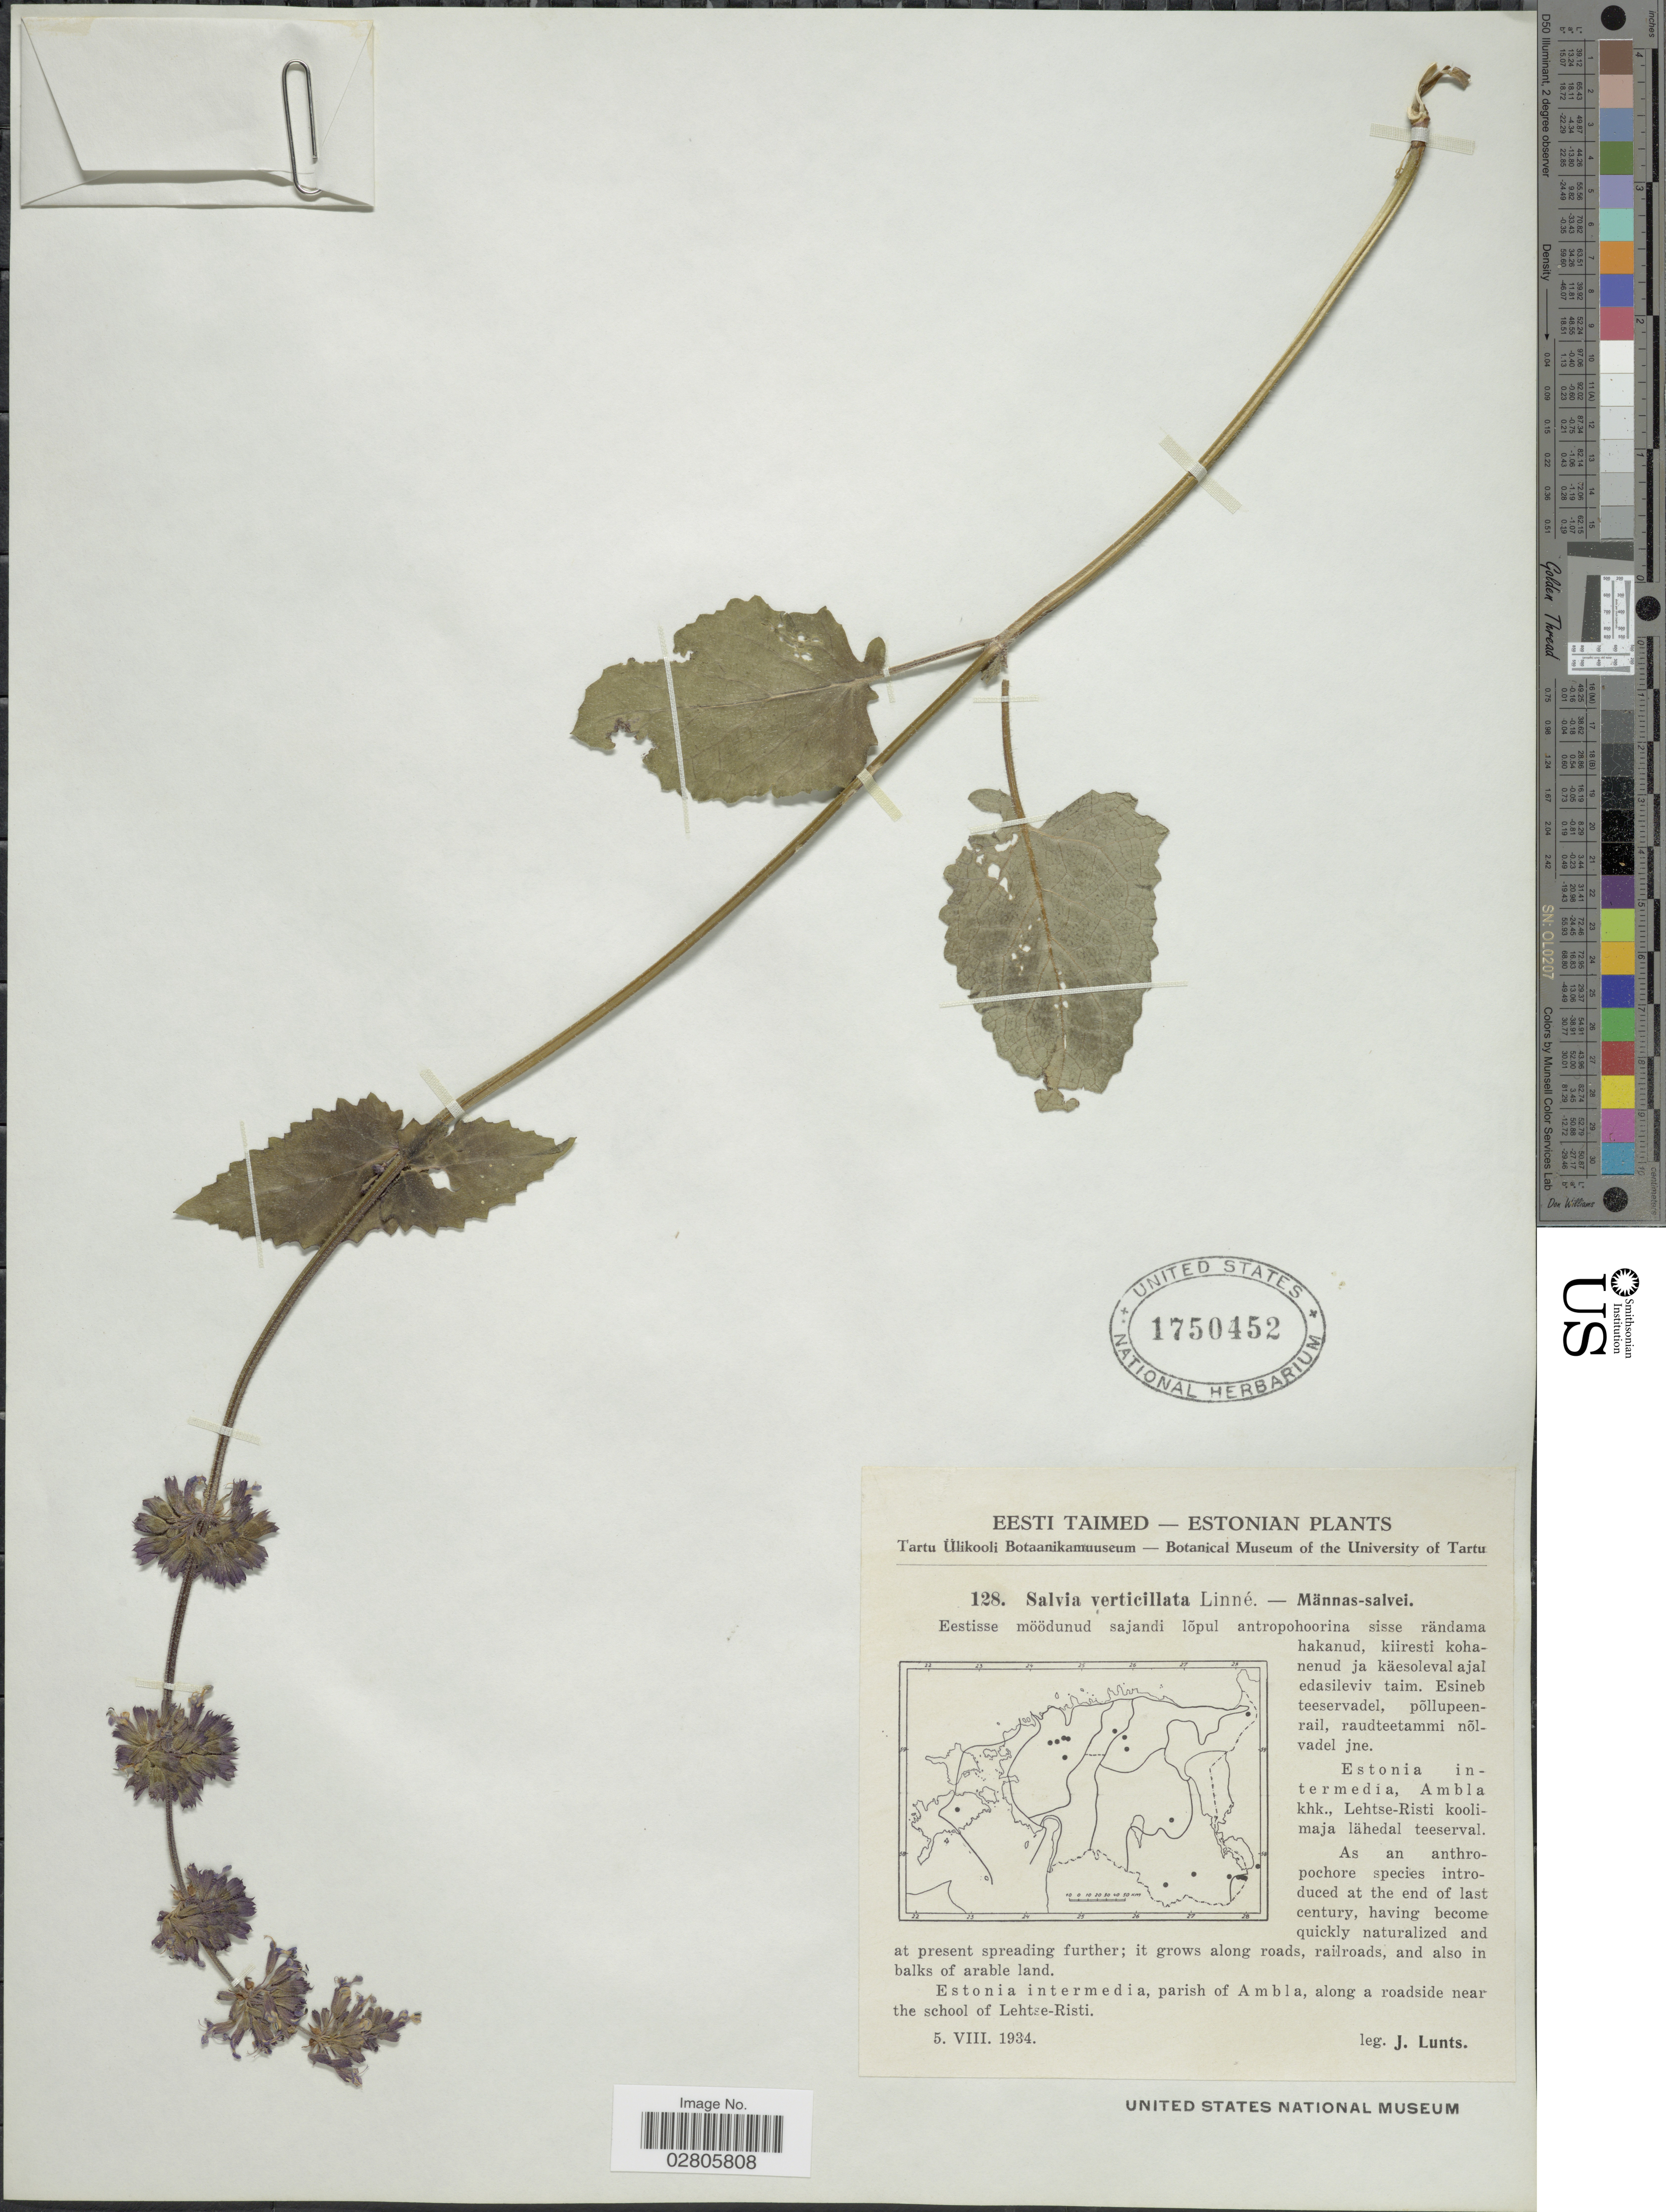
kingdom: Plantae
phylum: Tracheophyta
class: Magnoliopsida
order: Lamiales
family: Lamiaceae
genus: Salvia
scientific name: Salvia verticillata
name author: L.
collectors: J. Lunts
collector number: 128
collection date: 1934-08-05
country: Estonia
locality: Estonia intermedia, parish of Ambla, along a roadside near the school of Lehtse-Risti.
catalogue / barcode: US 1750452